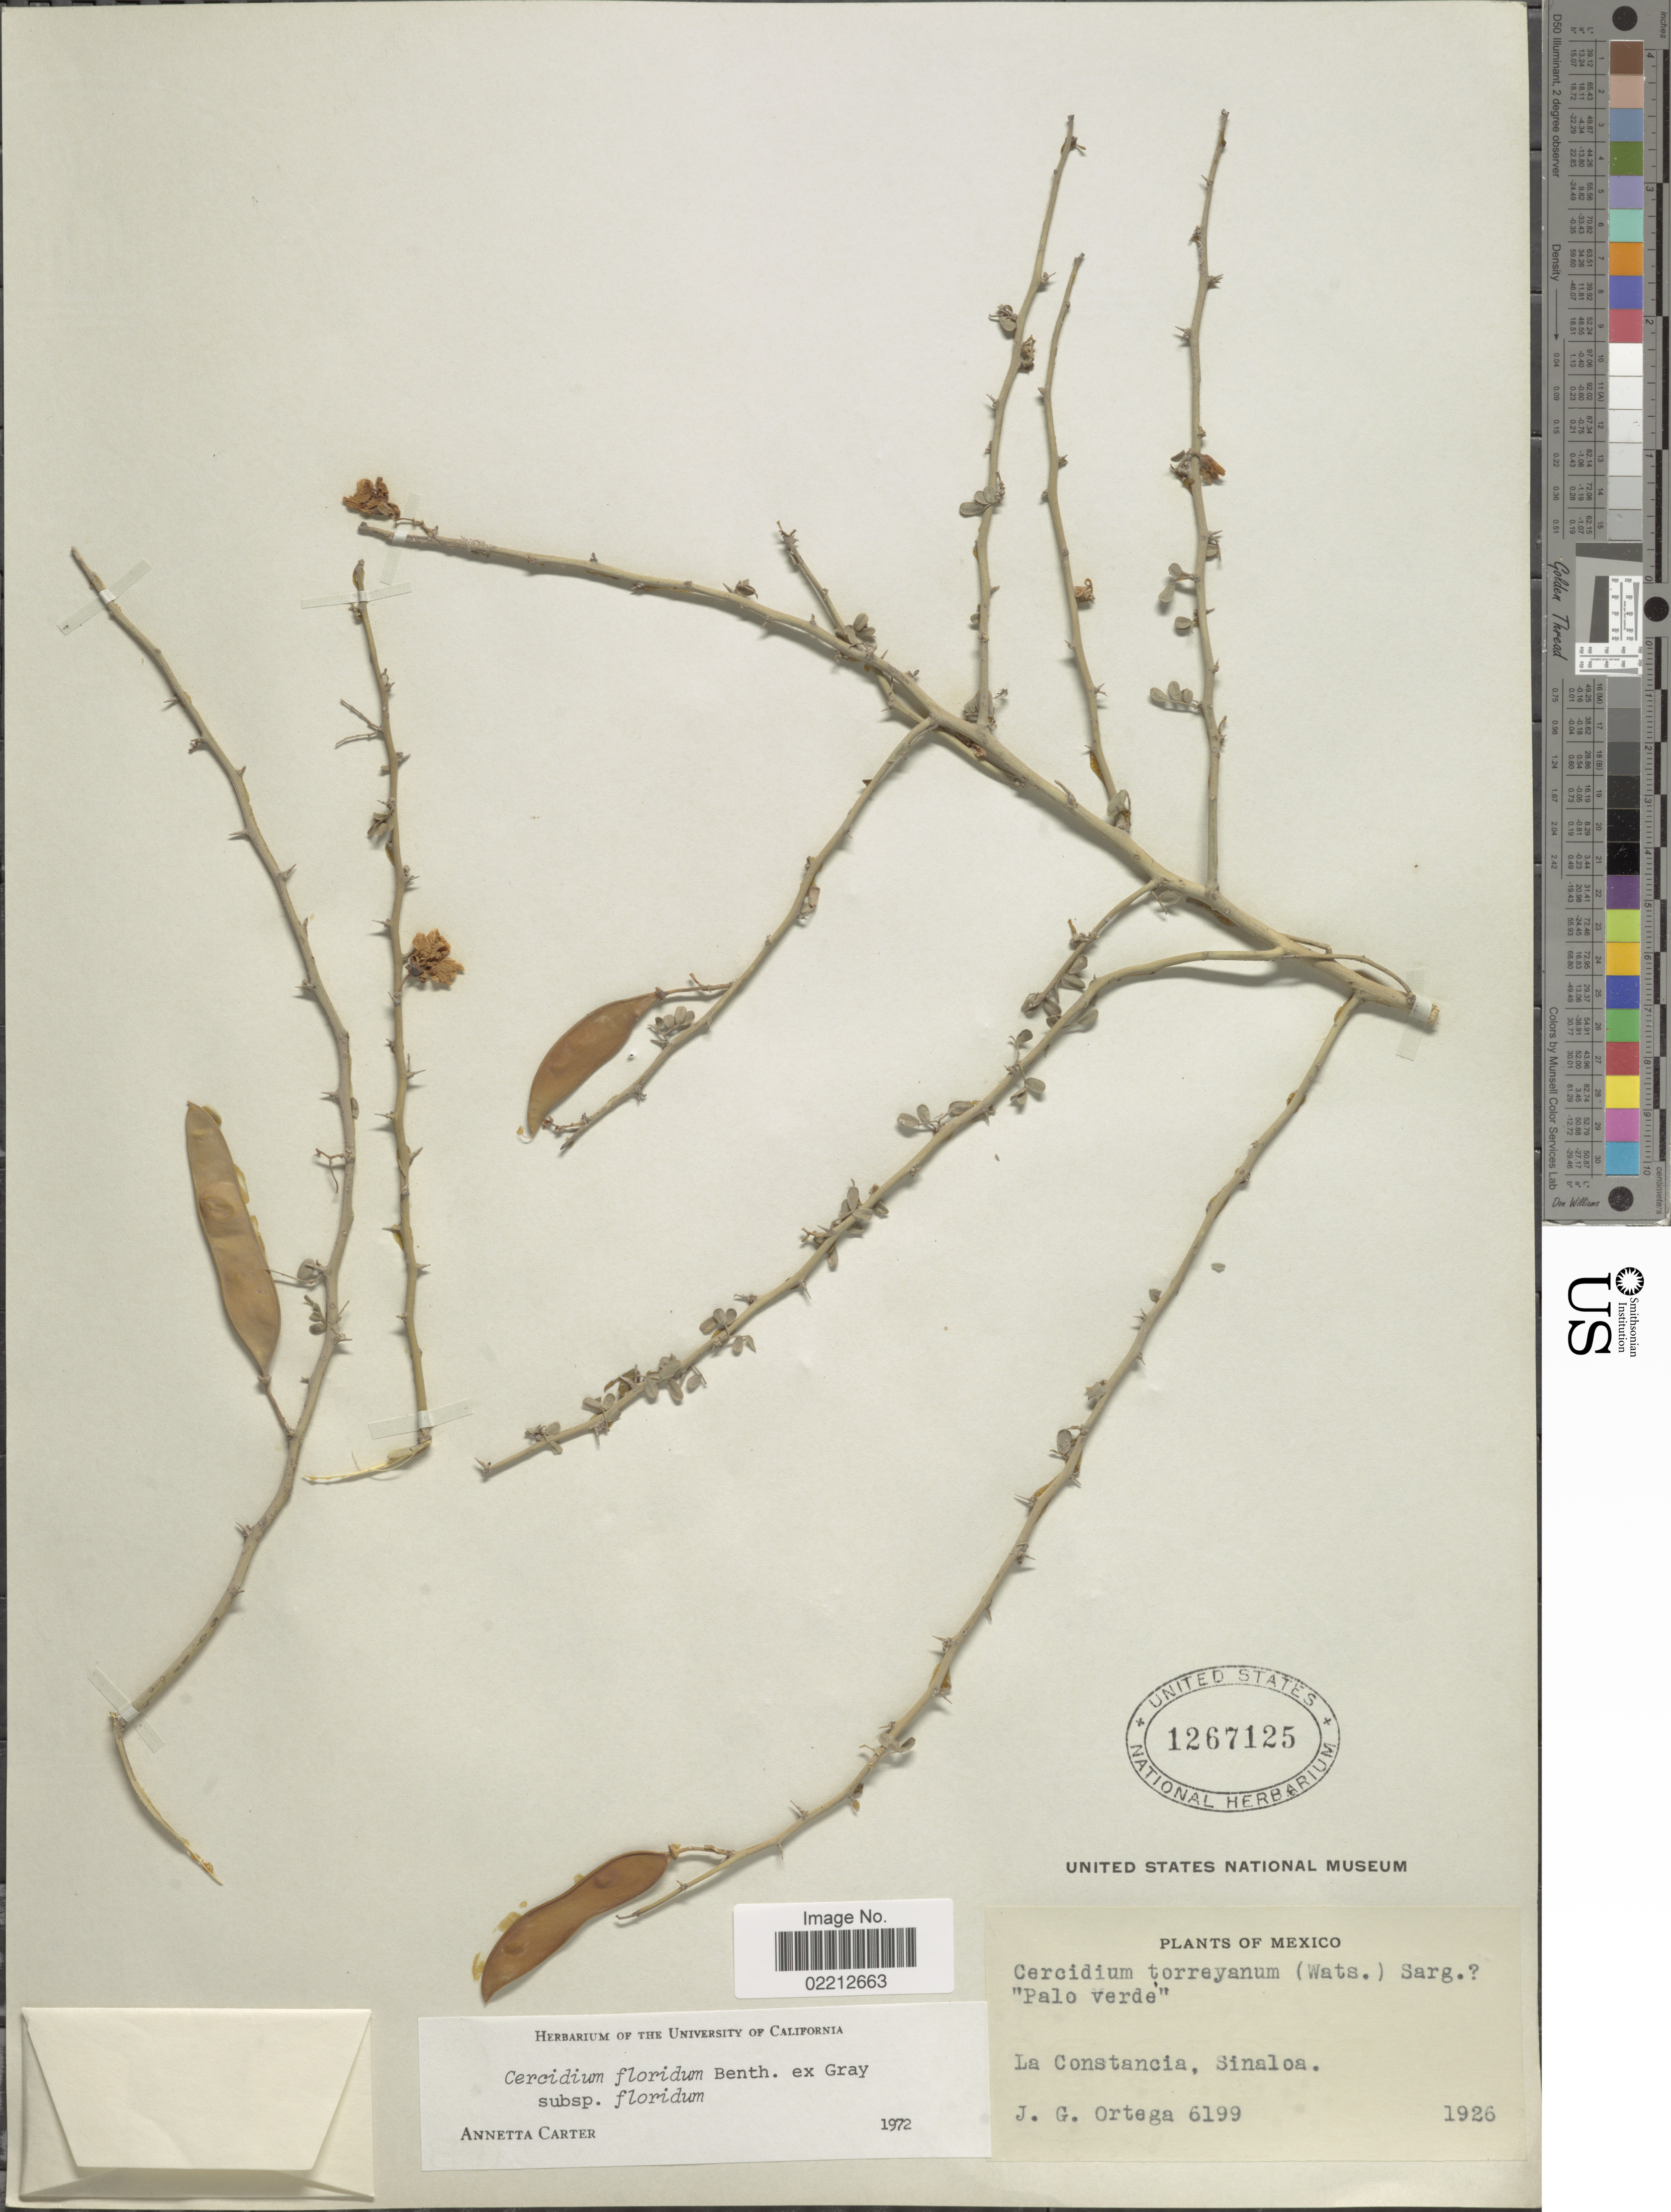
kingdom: Plantae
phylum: Tracheophyta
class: Magnoliopsida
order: Fabales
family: Fabaceae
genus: Parkinsonia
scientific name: Parkinsonia florida subsp. florida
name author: (Benth. ex A. Gray) S. Watson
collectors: J. Ortega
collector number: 6199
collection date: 1926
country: Mexico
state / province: Sinaloa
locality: La Constancia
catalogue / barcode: US 1267125